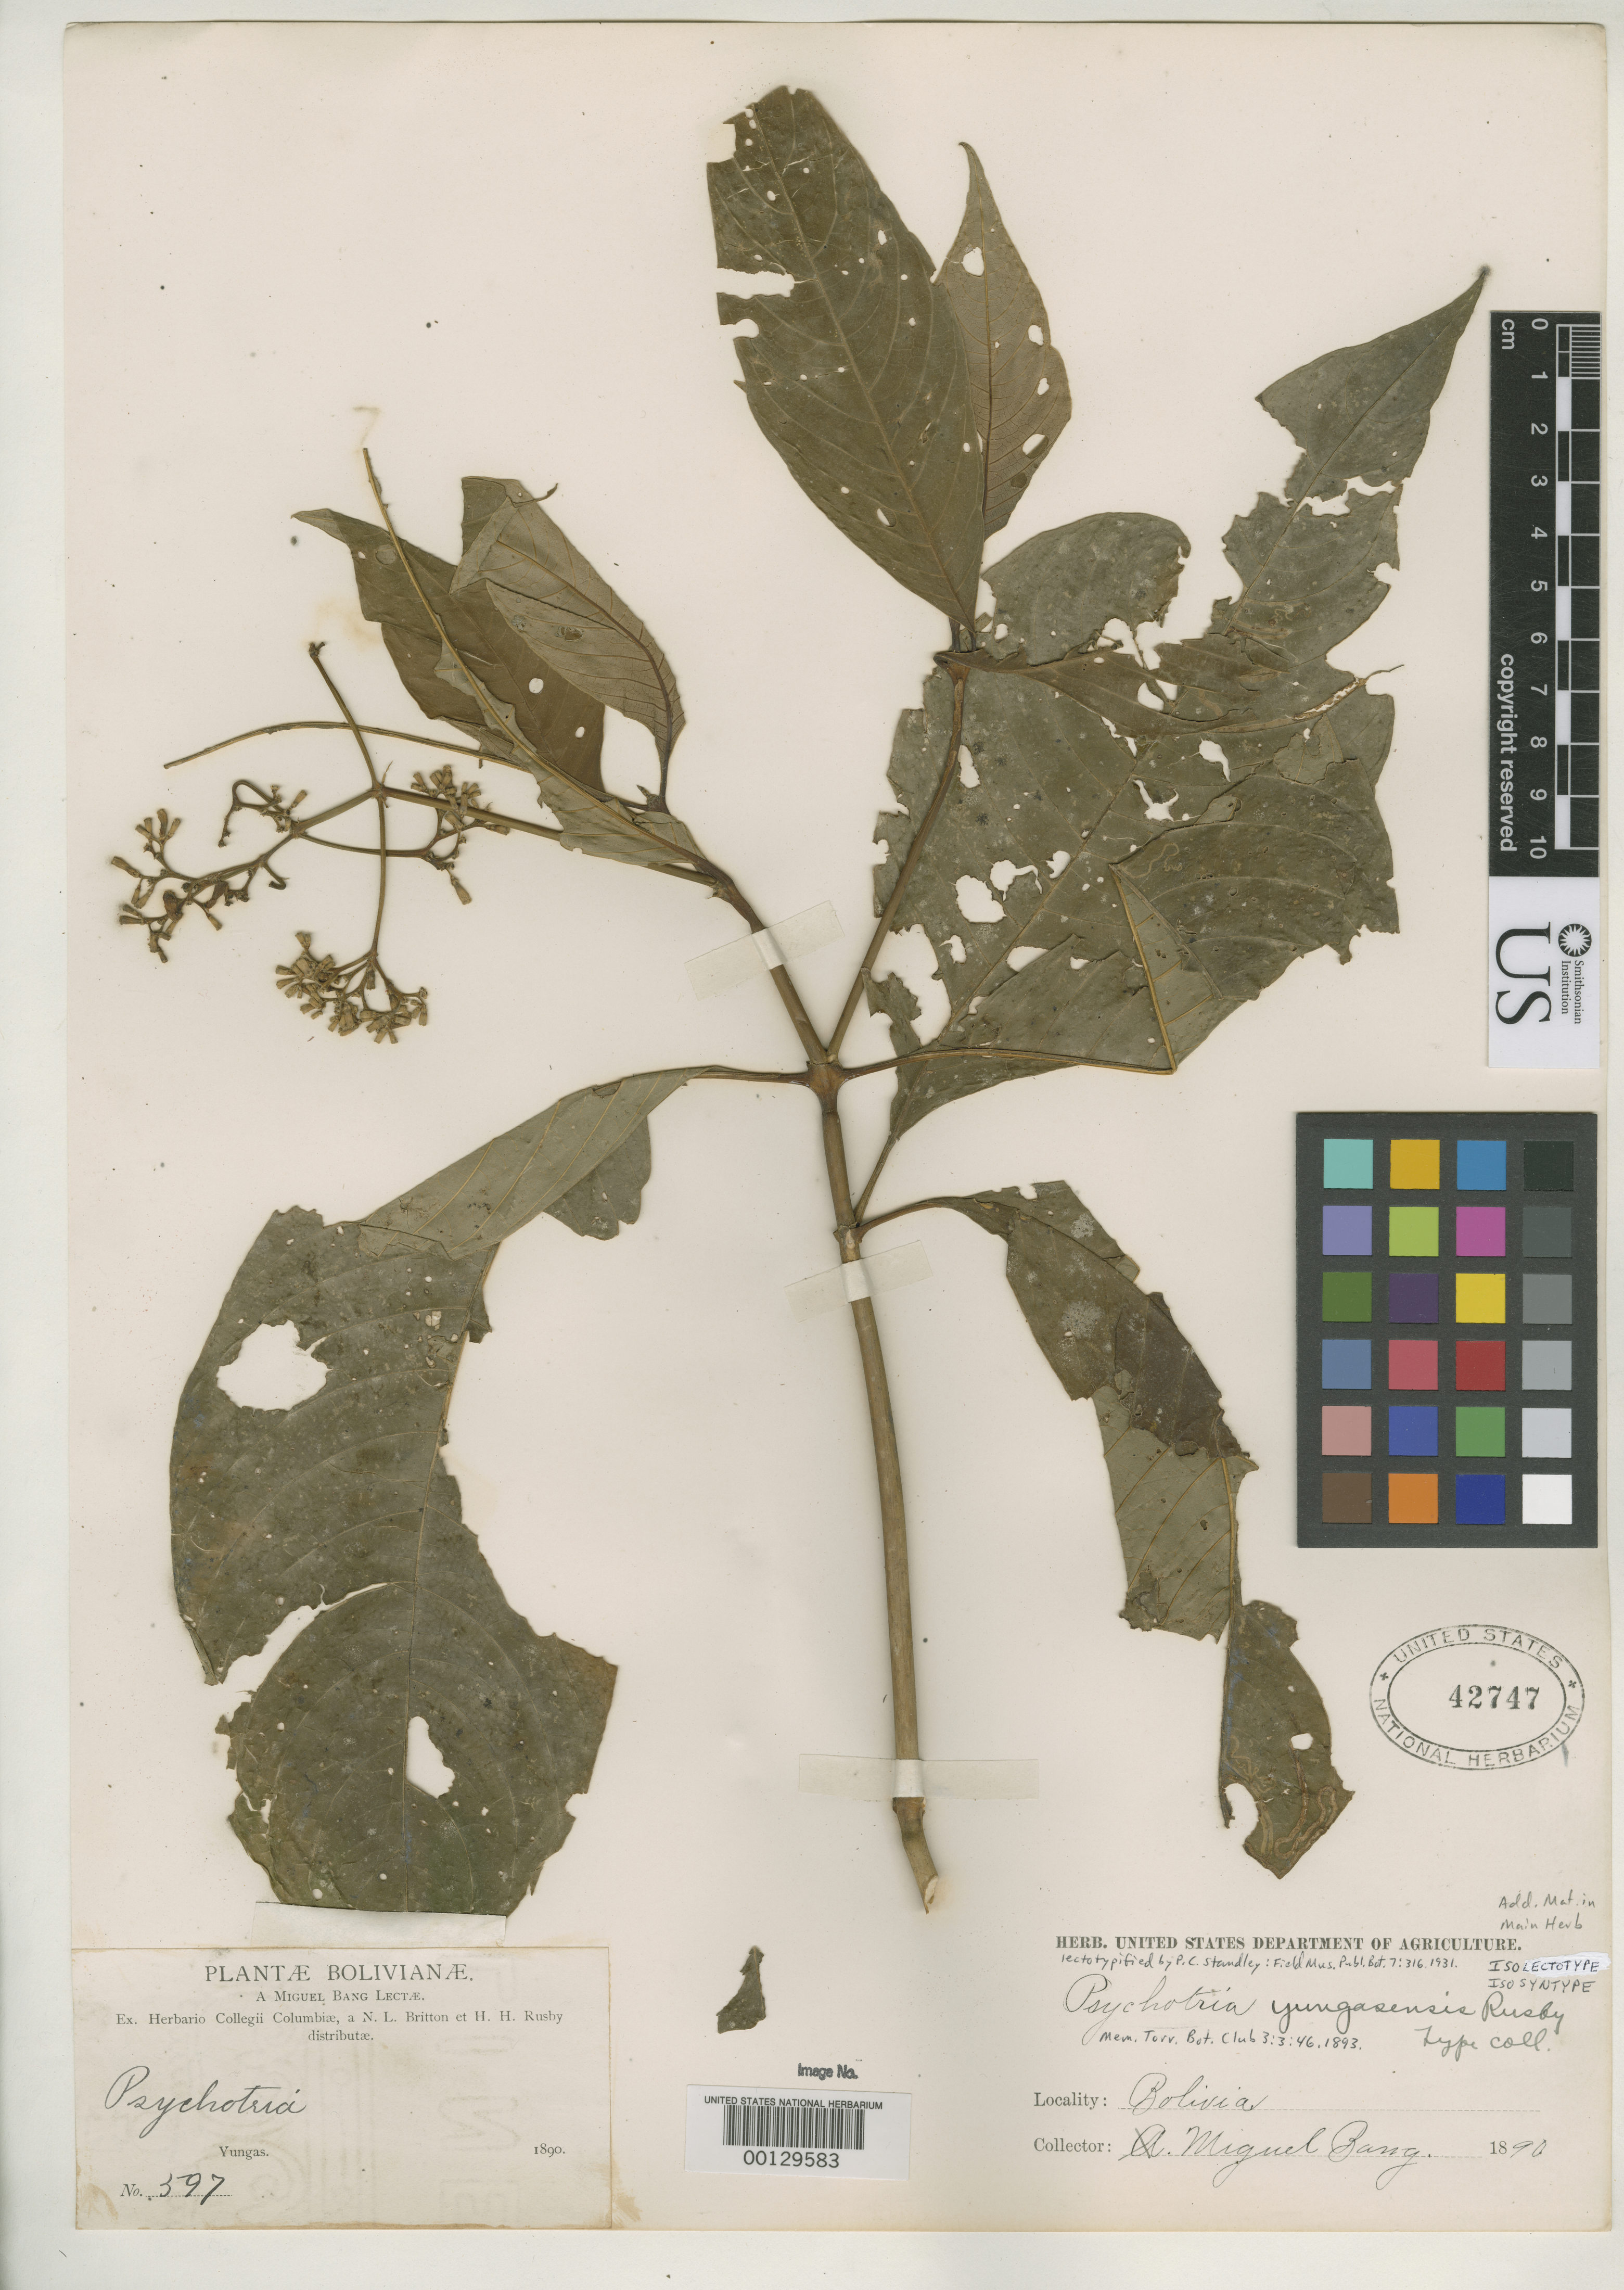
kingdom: Plantae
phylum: Tracheophyta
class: Magnoliopsida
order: Gentianales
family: Rubiaceae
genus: Psychotria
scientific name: Psychotria yungasensis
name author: Rusby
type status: Lectotype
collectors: M. Bang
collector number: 597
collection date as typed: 1890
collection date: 1890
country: Bolivia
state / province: La Paz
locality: Yungas.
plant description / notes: First-step lectotypification only; Bang 597 cited as "type collection" by Standley, with several herbaria cited.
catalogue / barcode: US 42747